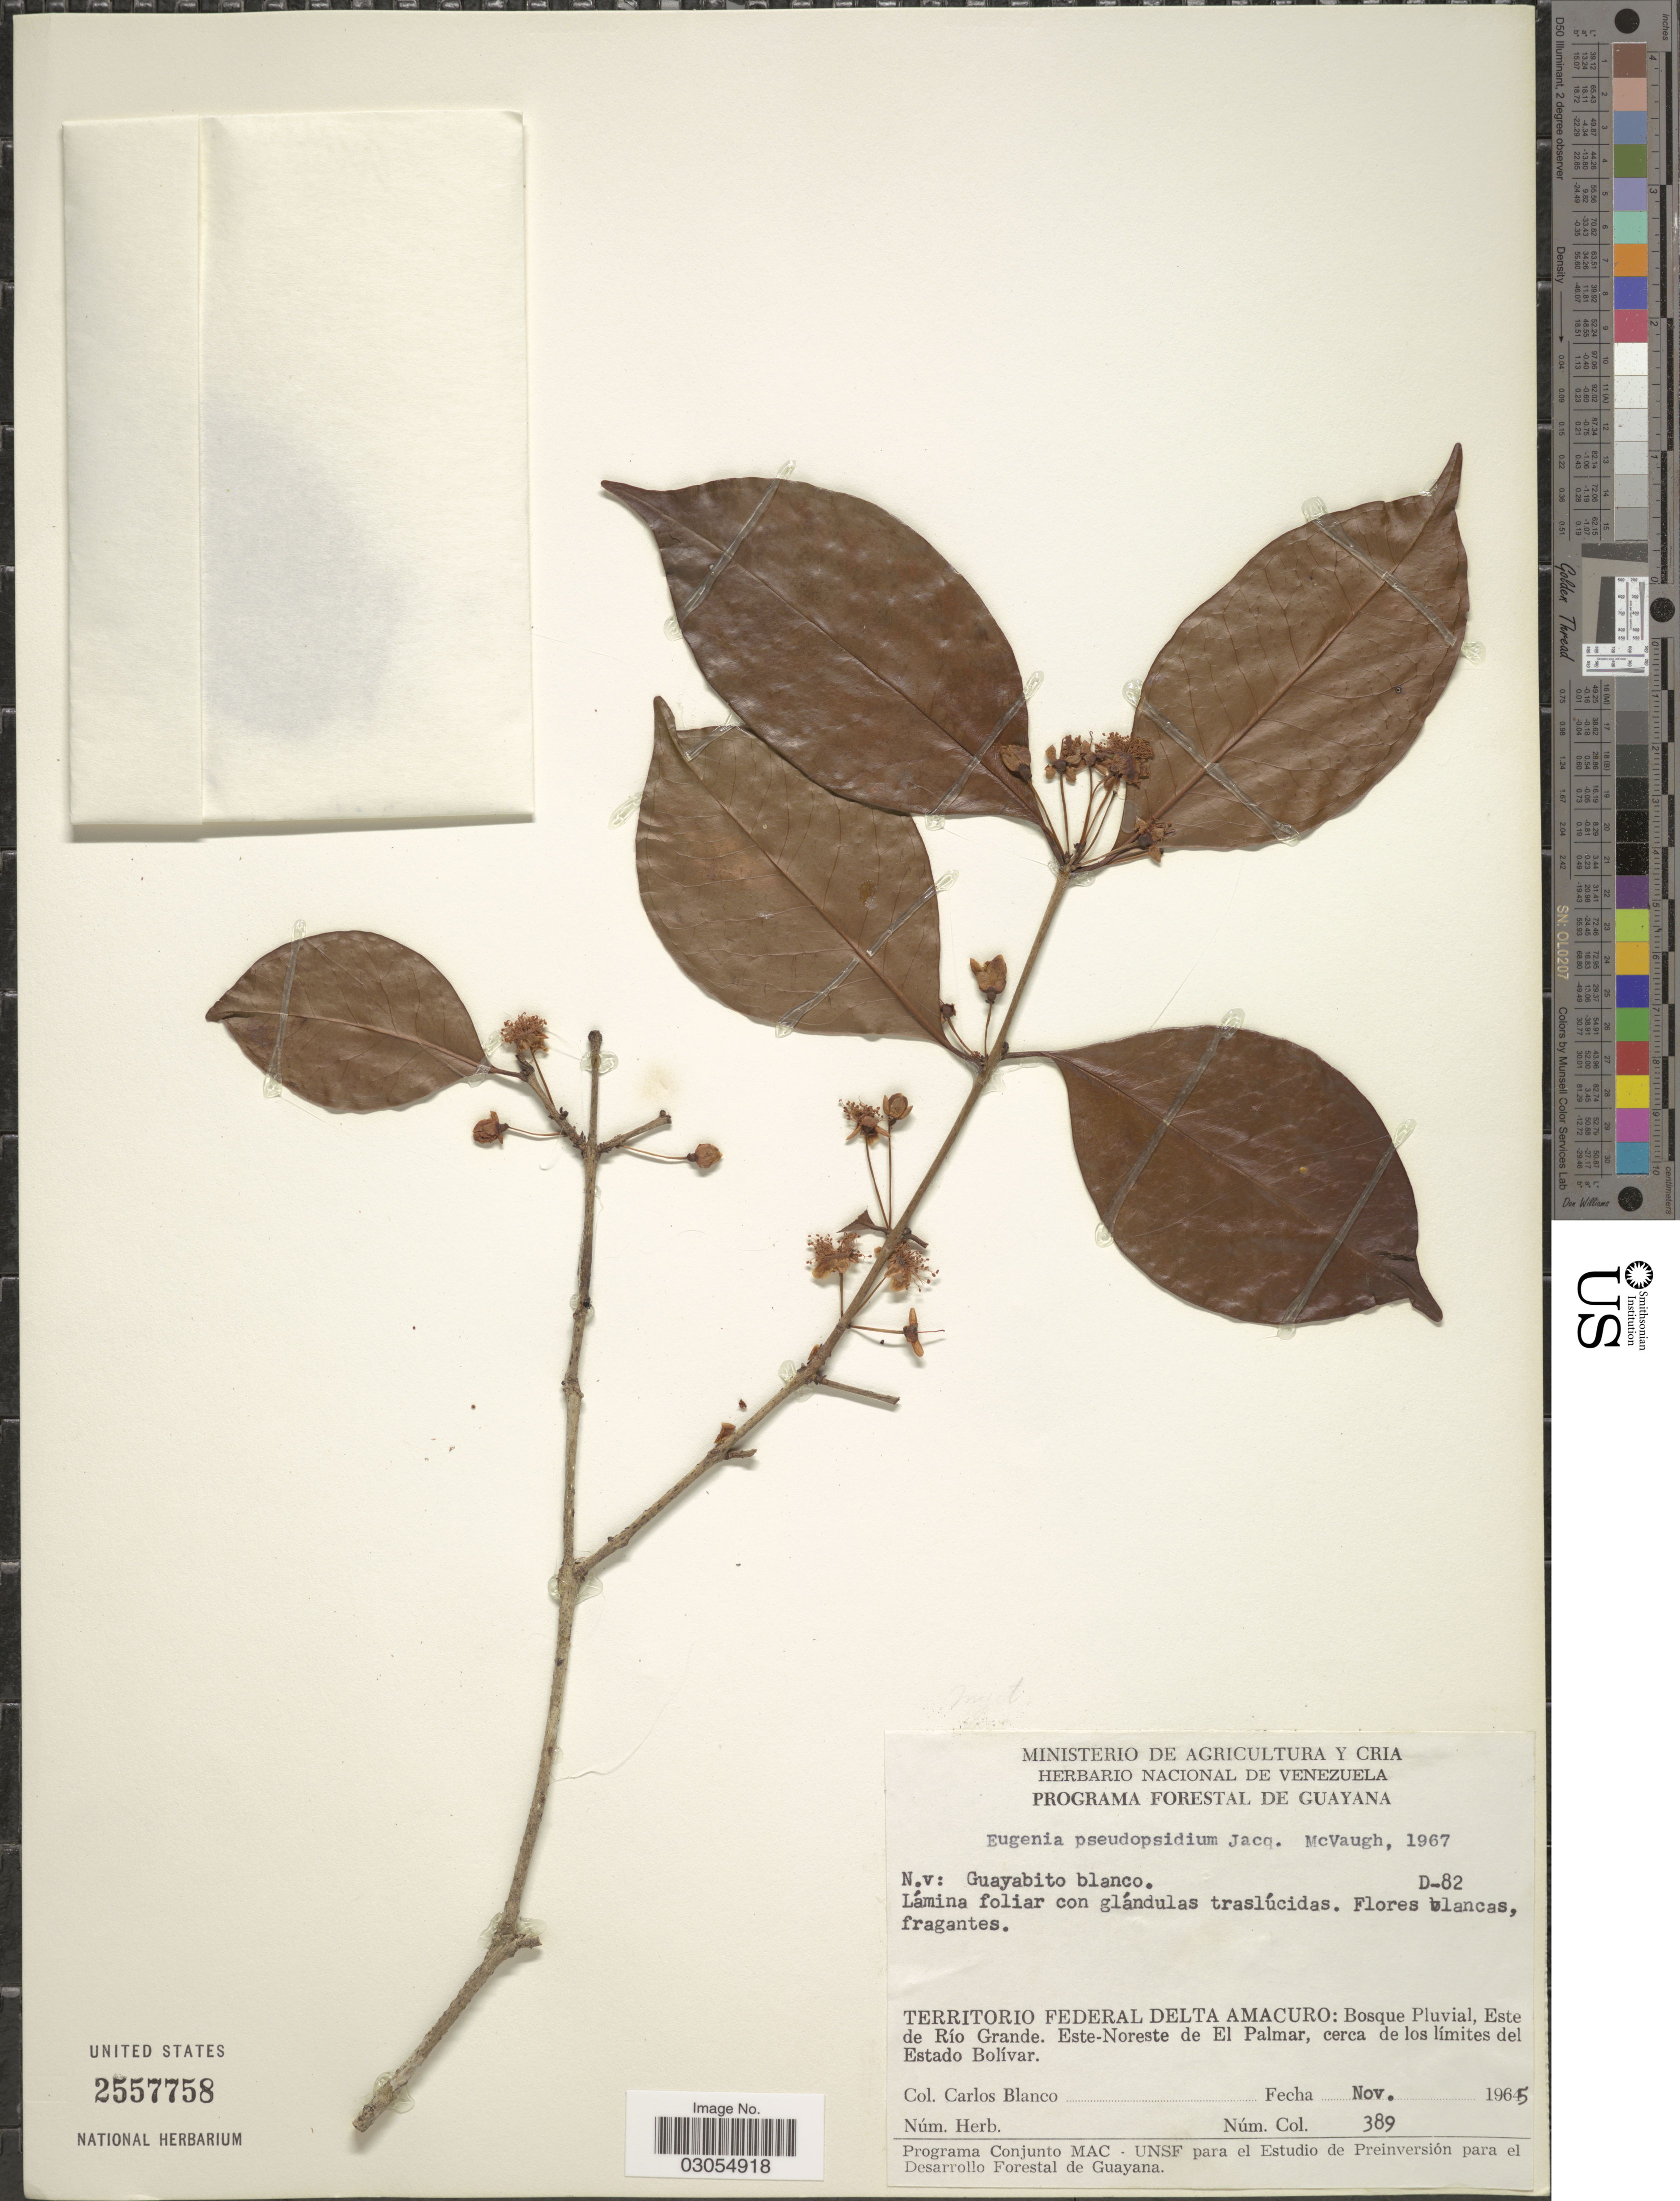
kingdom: Plantae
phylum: Tracheophyta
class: Magnoliopsida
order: Myrtales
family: Myrtaceae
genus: Eugenia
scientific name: Eugenia pseudopsidium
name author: Jacq.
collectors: C. Blanco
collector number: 389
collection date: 1965-11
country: Venezuela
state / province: Delta Amacuro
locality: Territorio Federal Delta Amacuro: Bosque Pluvial, Este de Río Grande. Este-Noreste de El Palmar, cerca de los límites del Estado Bolívar.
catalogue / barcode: US 2557758